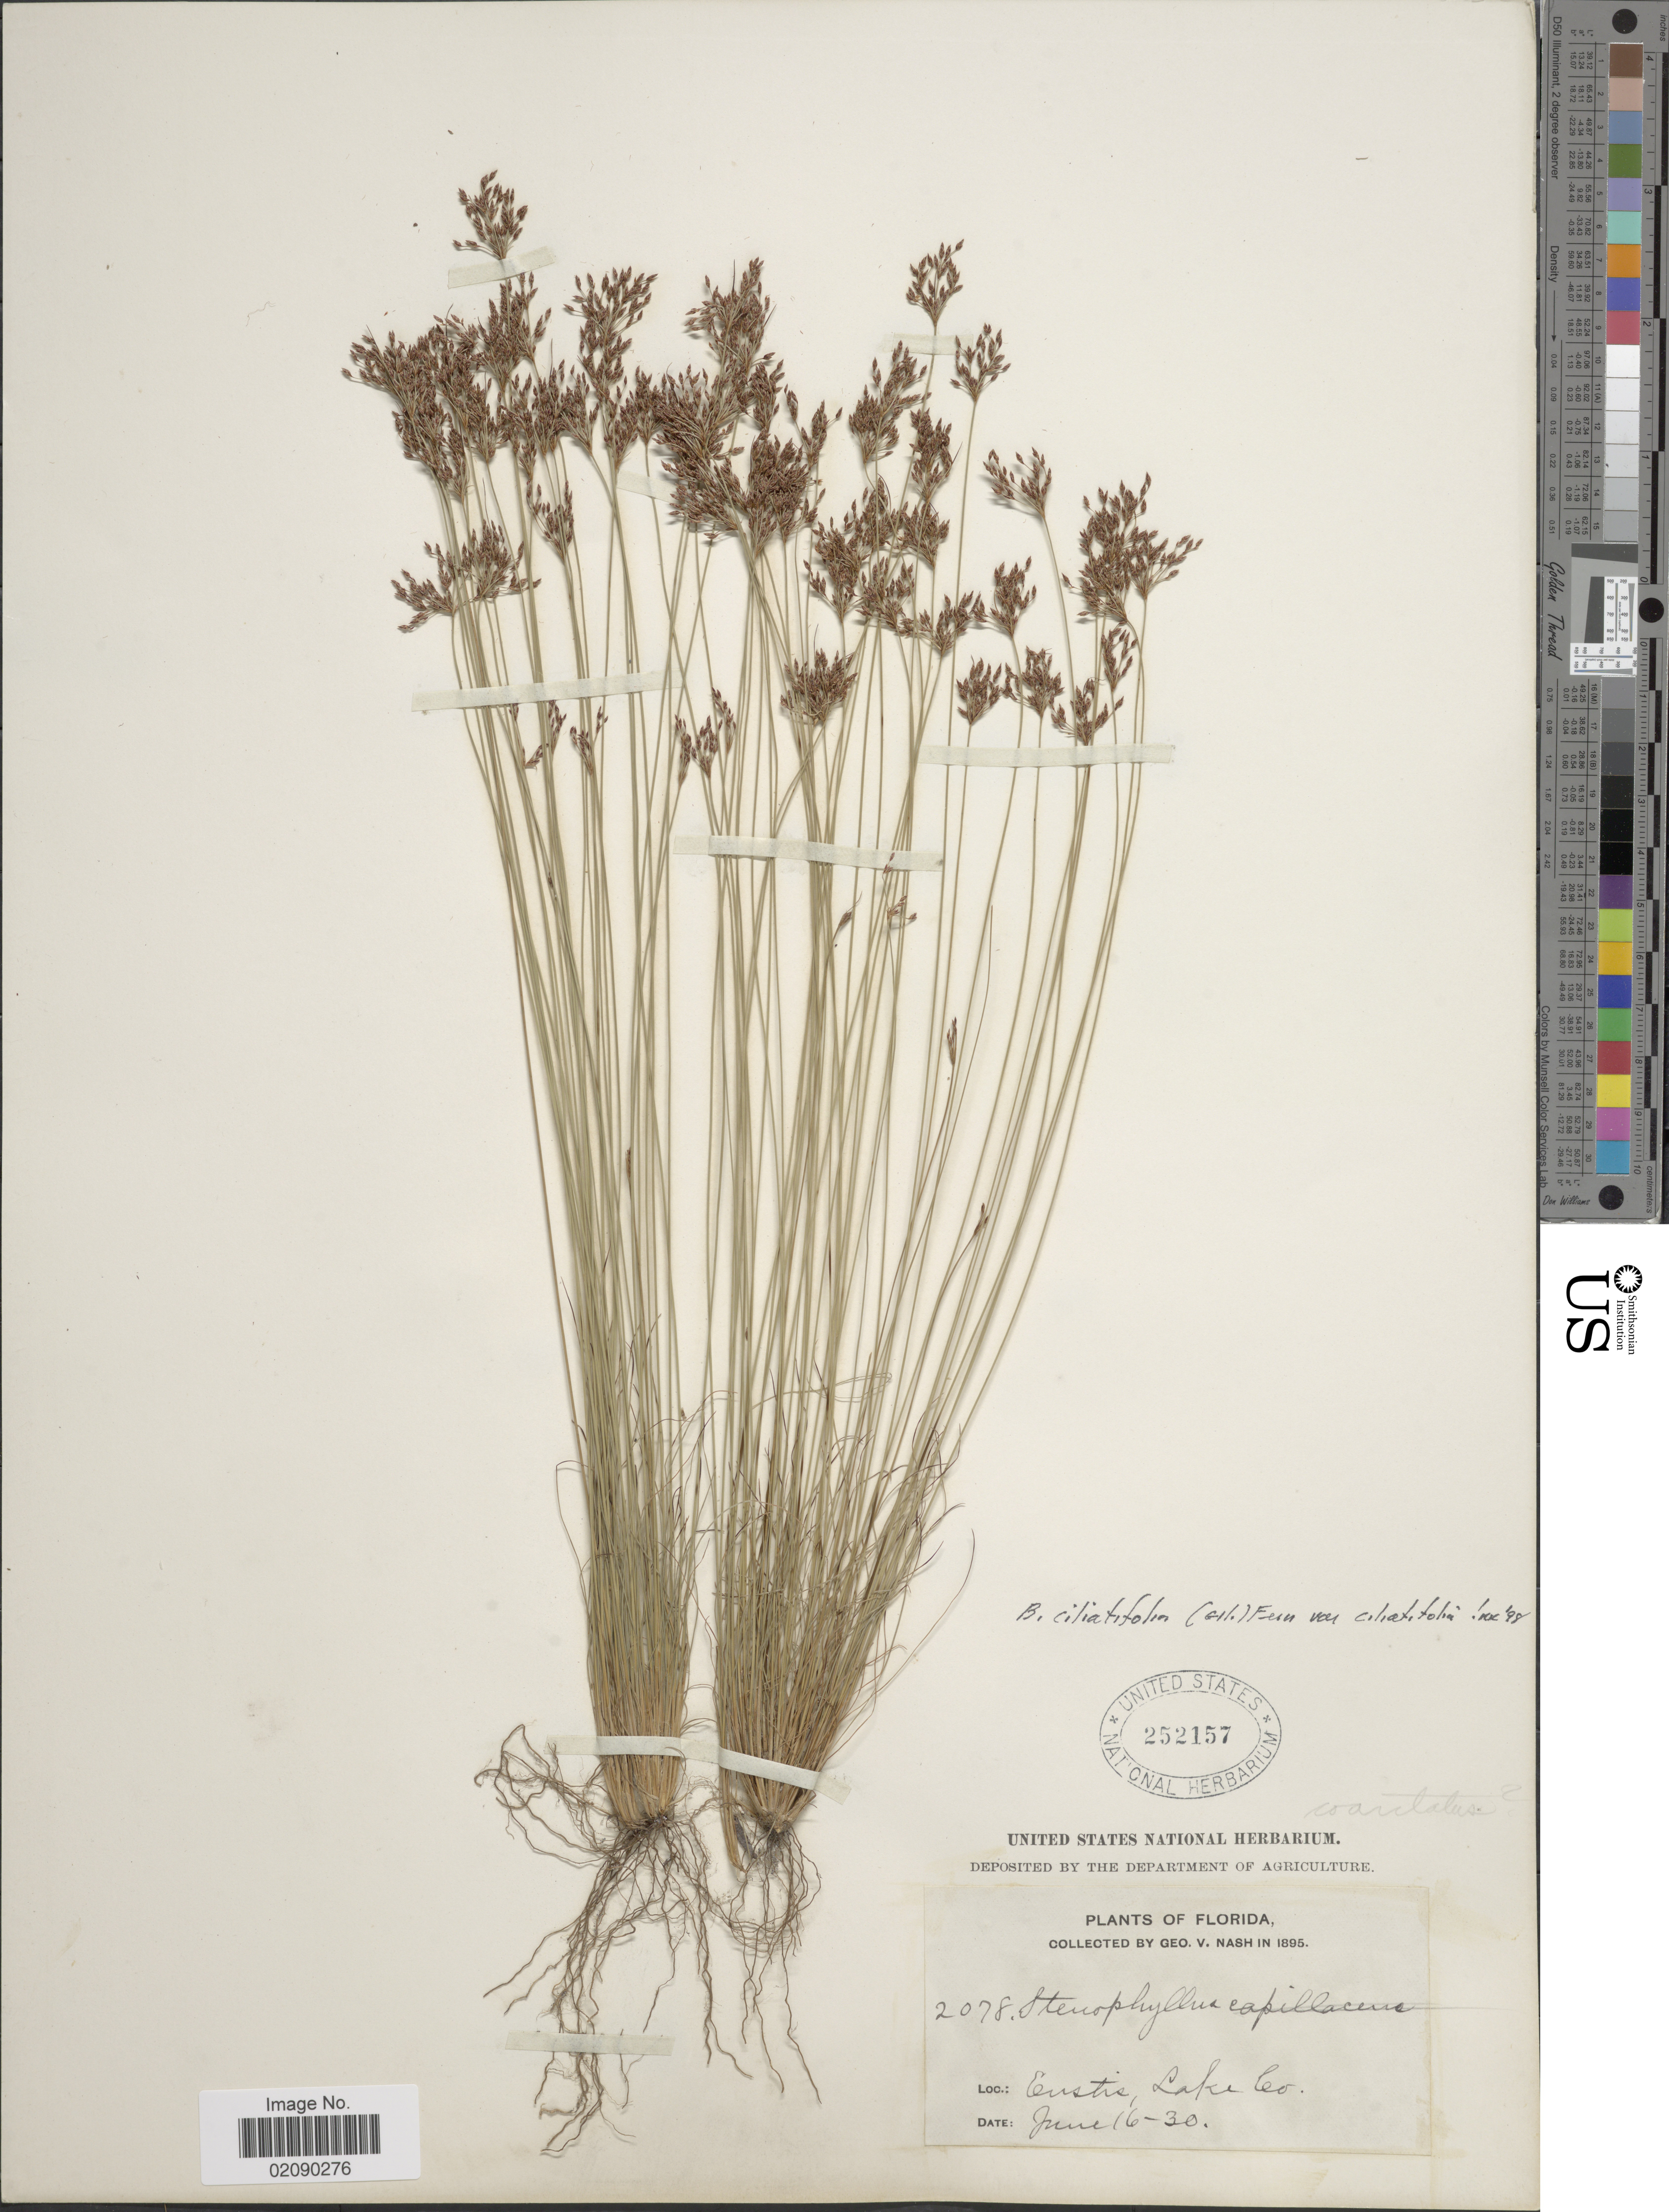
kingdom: Plantae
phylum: Tracheophyta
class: Liliopsida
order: Poales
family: Cyperaceae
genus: Bulbostylis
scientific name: Bulbostylis ciliatifolia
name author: (Elliott) Fernald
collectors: G. V. Nash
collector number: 2078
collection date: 1895-06-16/1895-06-30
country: United States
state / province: Florida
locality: Eustis, Lake Co.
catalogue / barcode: US 252157